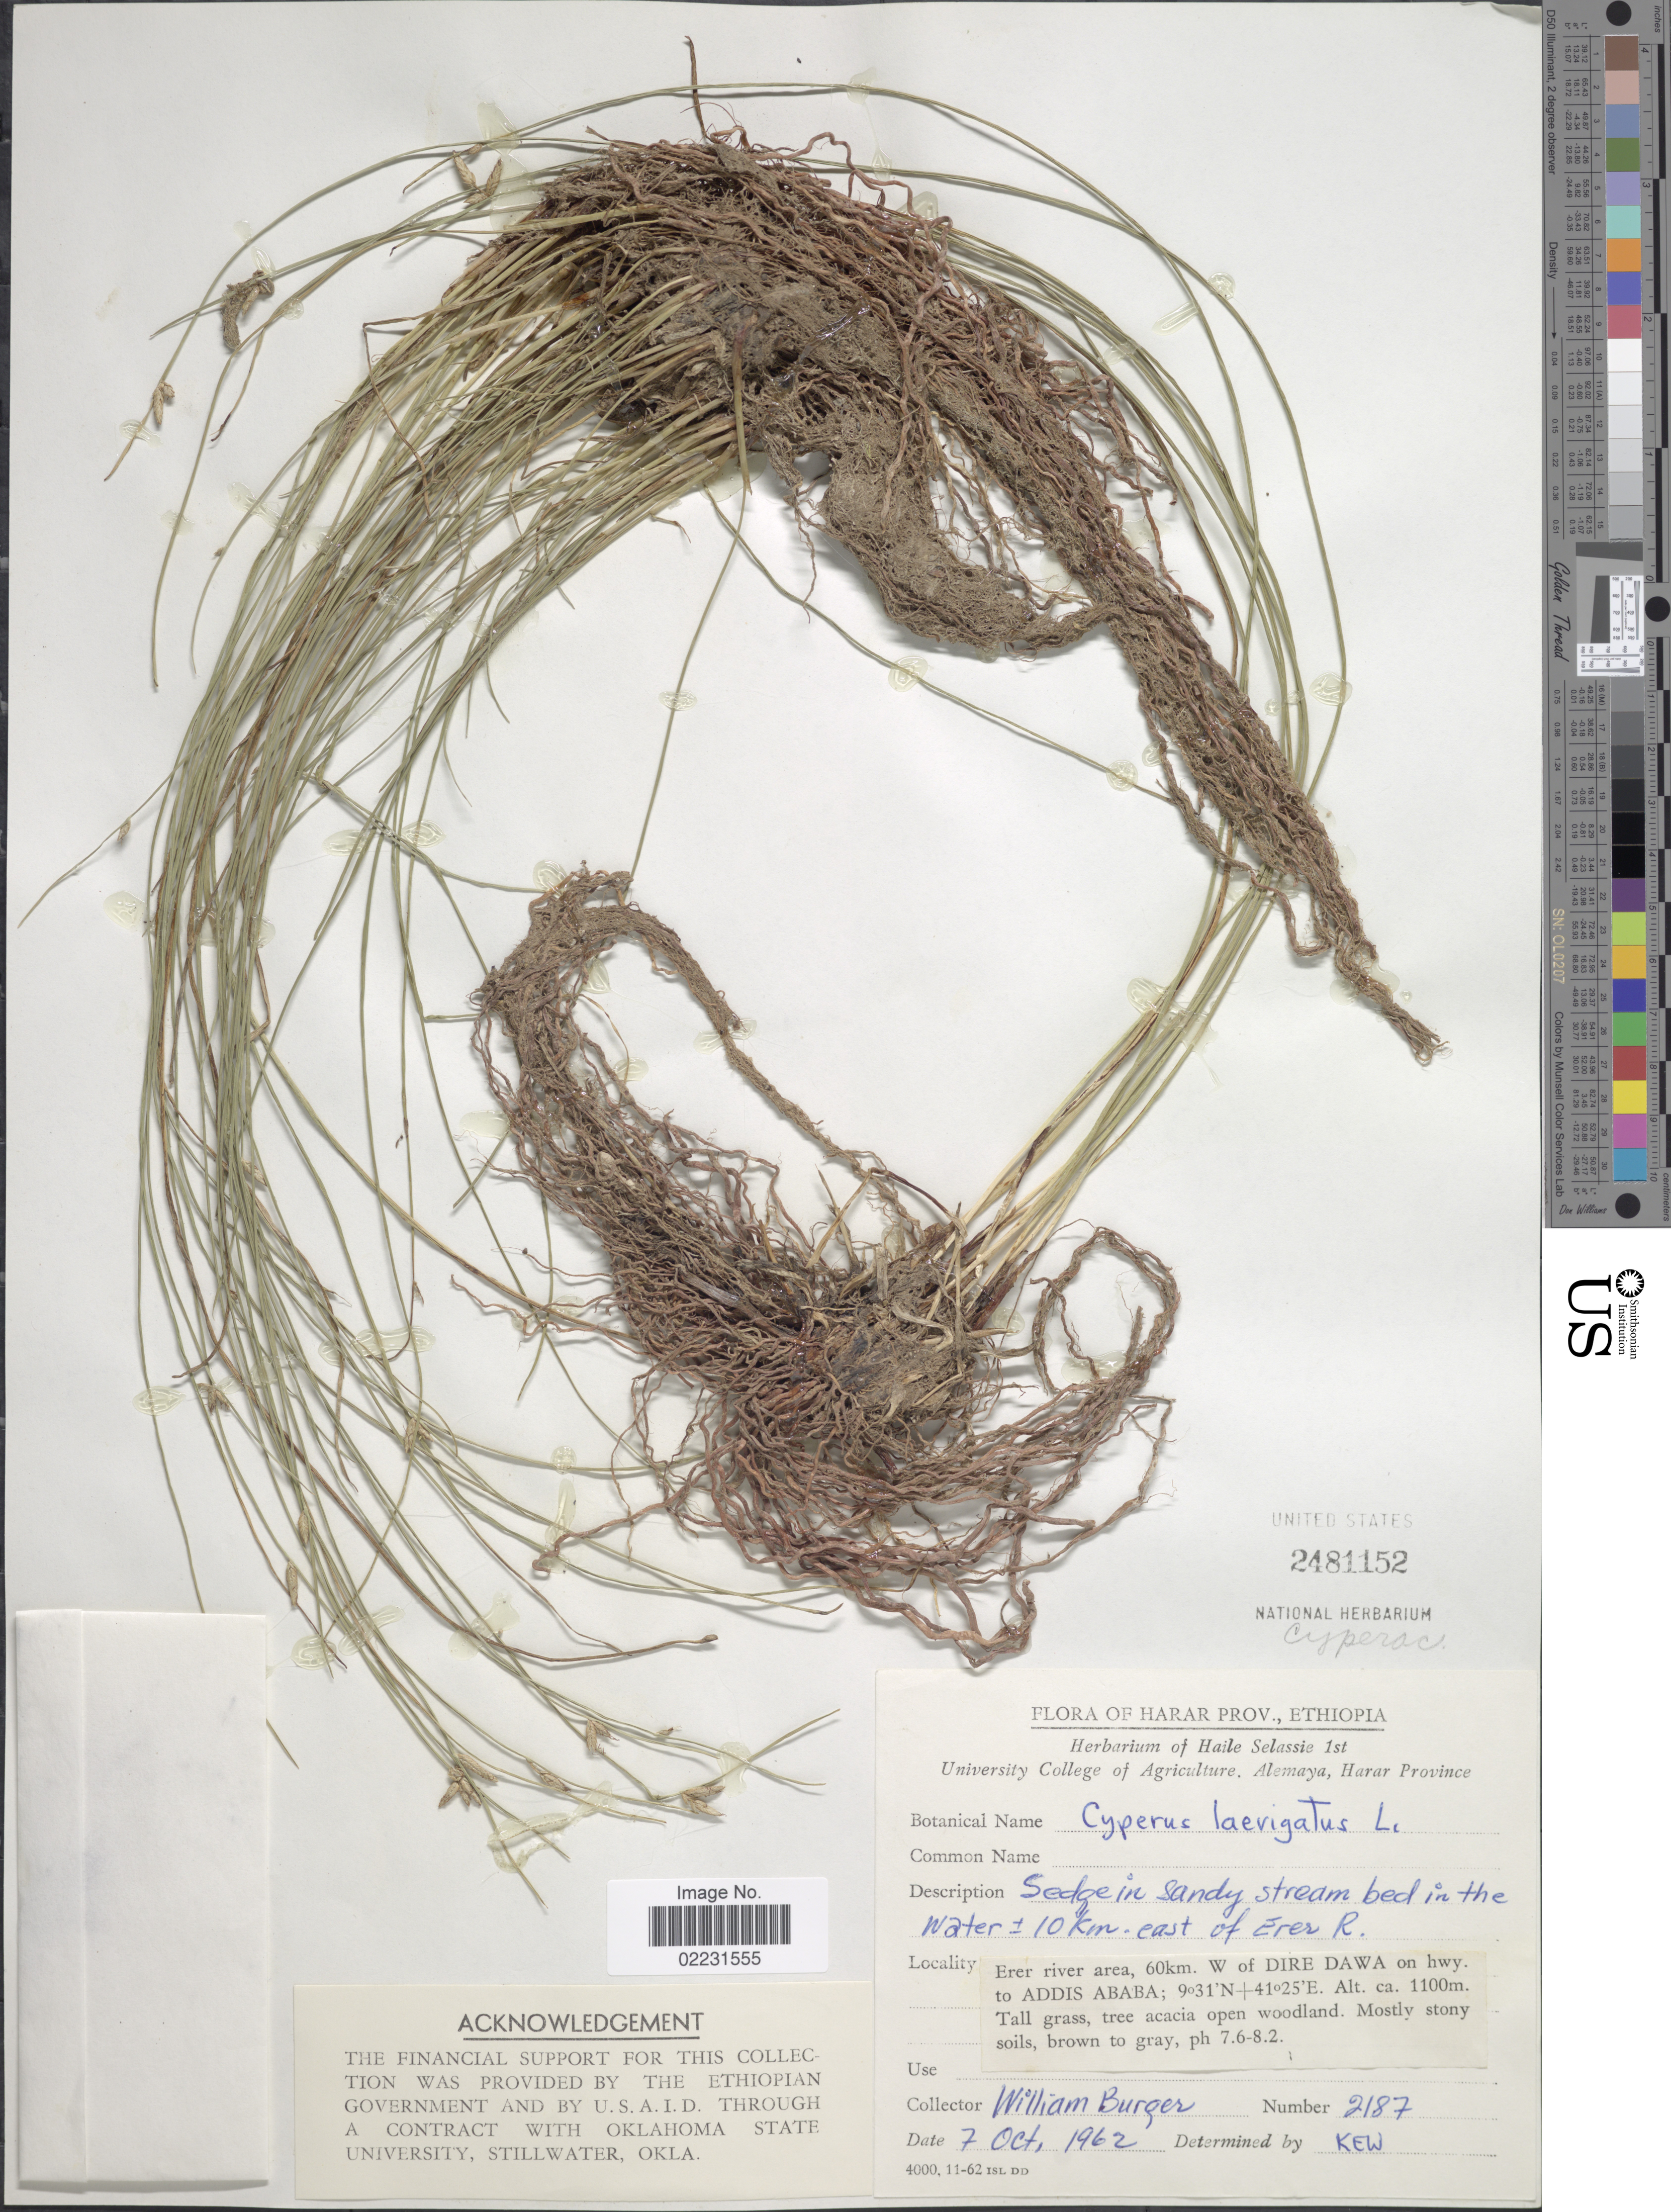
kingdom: Plantae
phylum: Tracheophyta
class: Liliopsida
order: Poales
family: Cyperaceae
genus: Cyperus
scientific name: Cyperus laevigatus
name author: L.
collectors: W. Burger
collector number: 2187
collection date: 1962-10-07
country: Ethiopia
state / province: Addis Ababa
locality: Harar Prov., Ethiopia. Erer river area, 60km. W of Dire Dawa on hwy to Addis Ababa.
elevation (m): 1100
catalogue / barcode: US 2481152